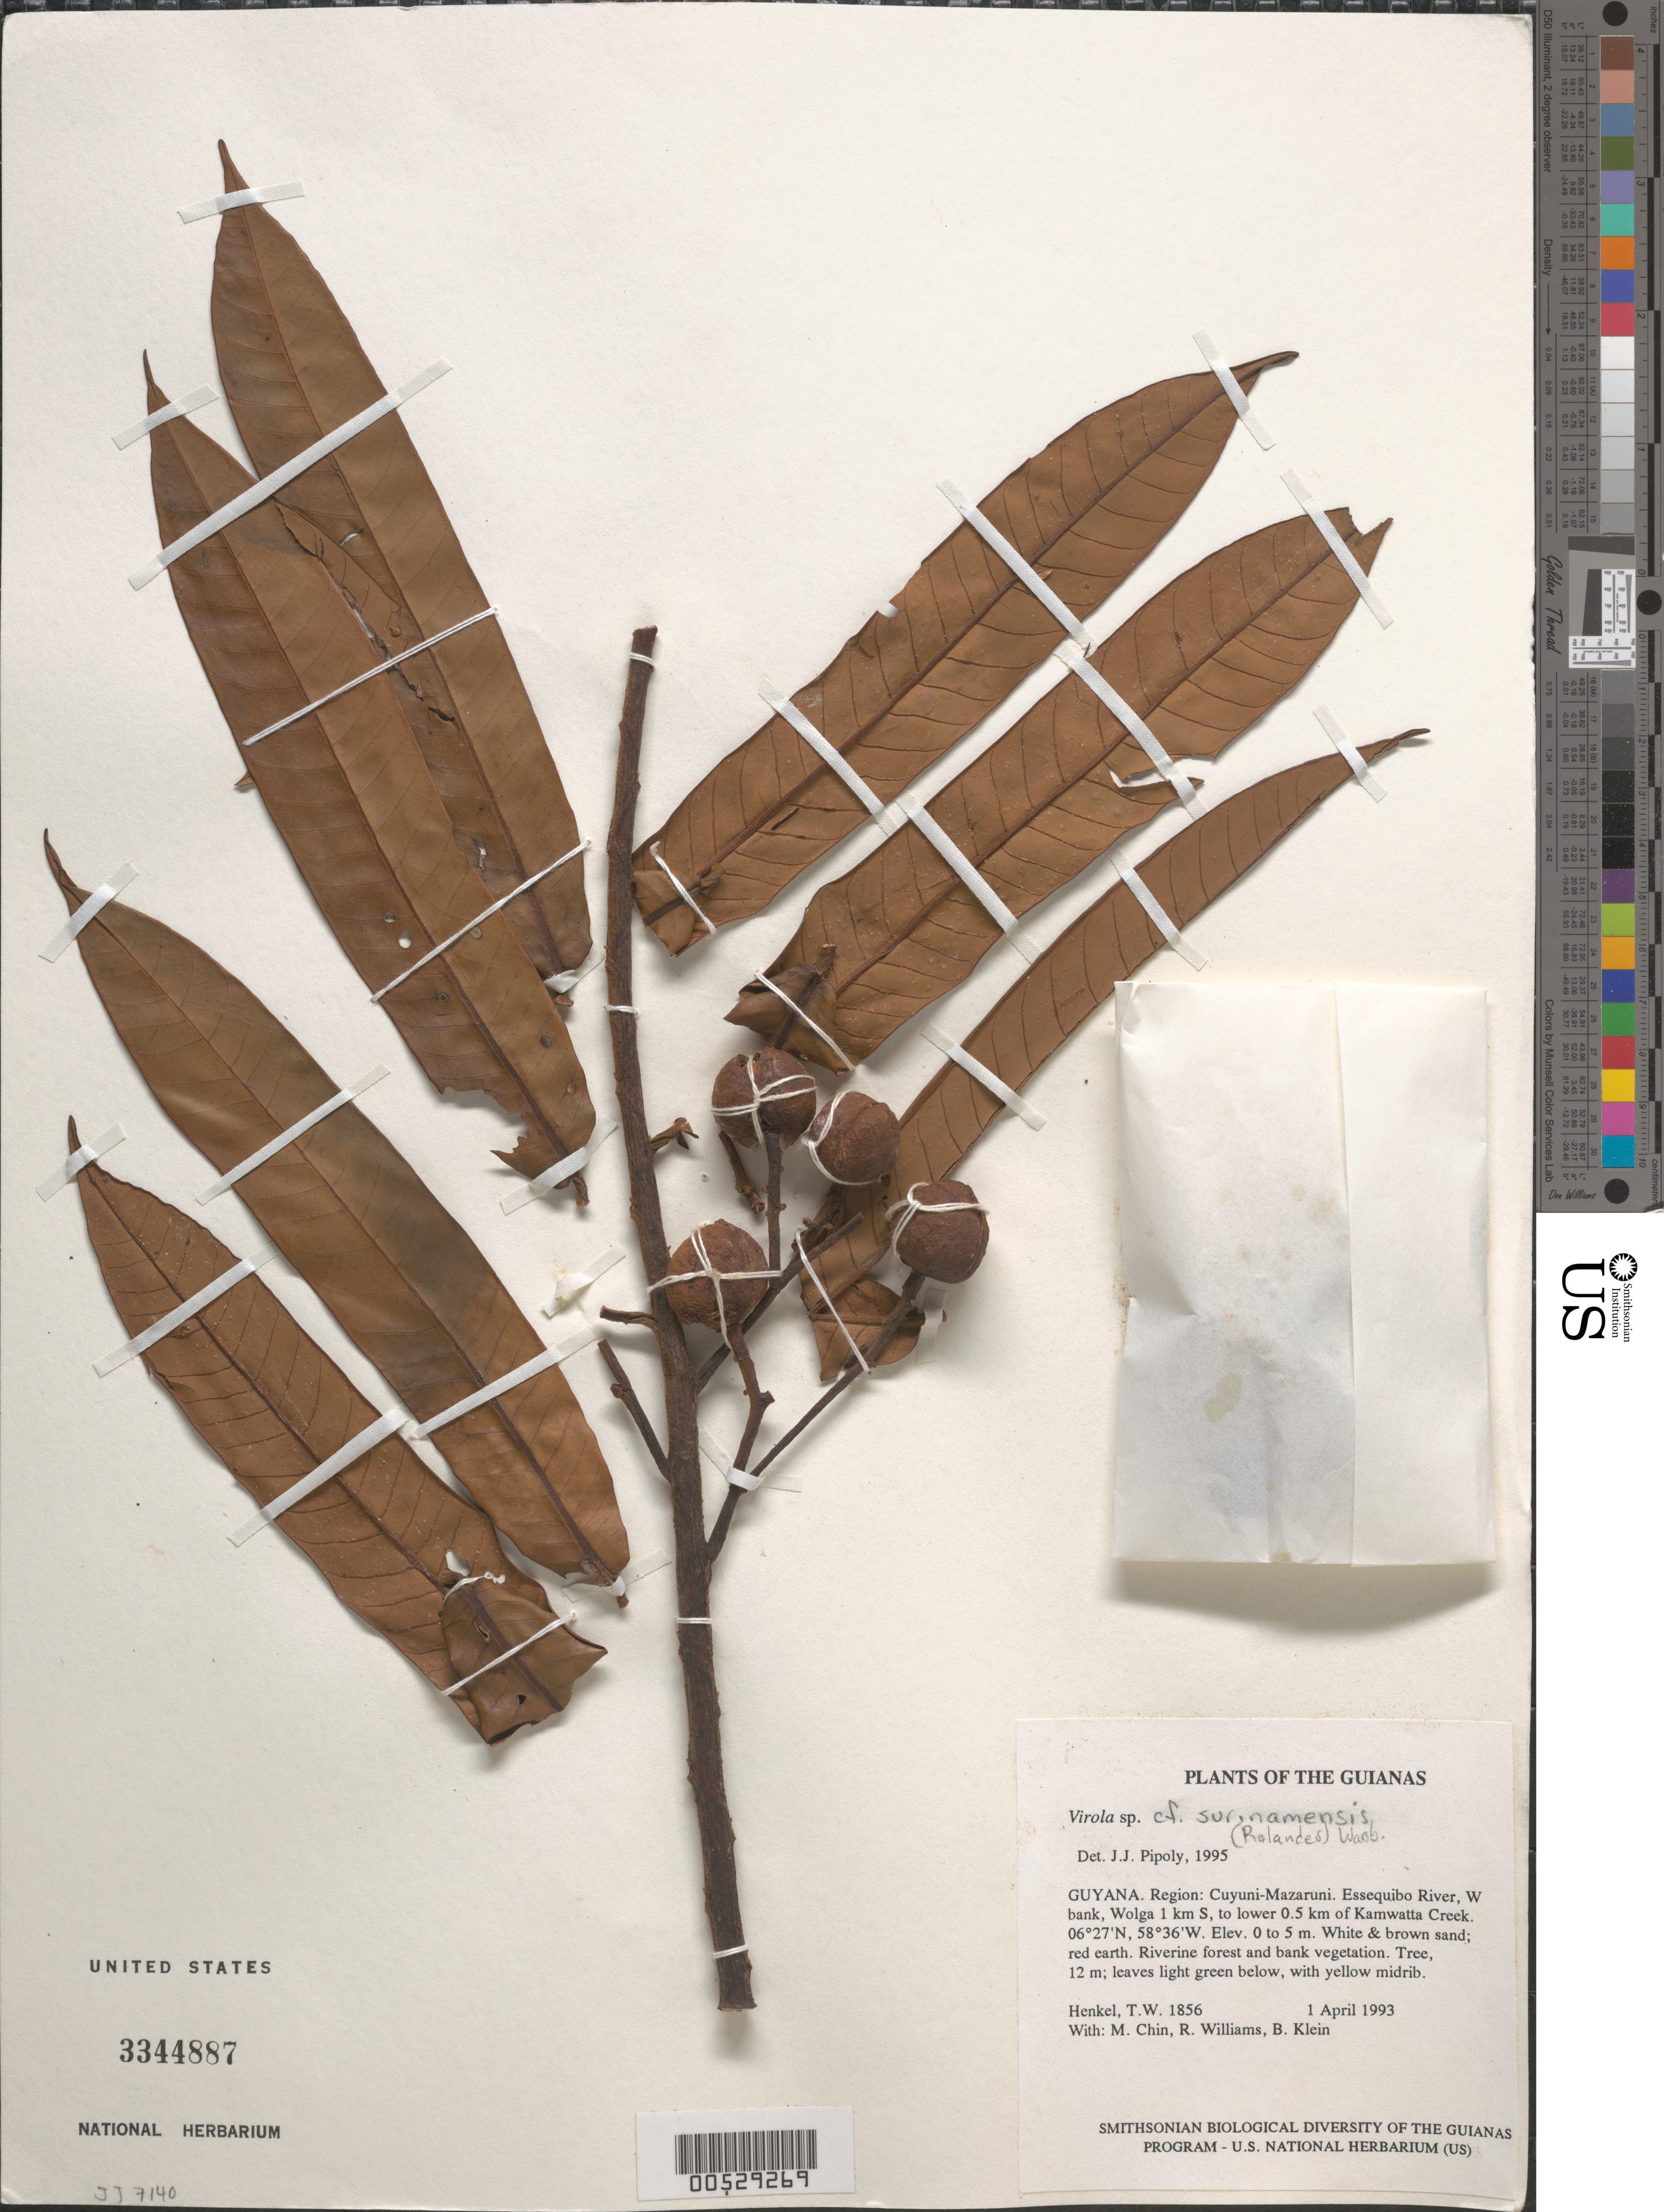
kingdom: Plantae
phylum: Tracheophyta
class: Magnoliopsida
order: Magnoliales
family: Myristicaceae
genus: Virola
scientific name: Virola surinamensis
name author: (Rol.) Warb.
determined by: Sewell, M.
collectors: T. Henkel, M. Chin, R. Williams & B. Klein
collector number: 1856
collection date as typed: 1 April 1993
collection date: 1993-04-01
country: Guyana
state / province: Cuyuni-Mazaruni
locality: Essequibo River, W bank, Wolga 1 km S, to lower 0.5 km of Kamwatta Creek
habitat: White & brown sand; red earth. Riverine forest and bank vegetation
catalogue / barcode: US 3344887